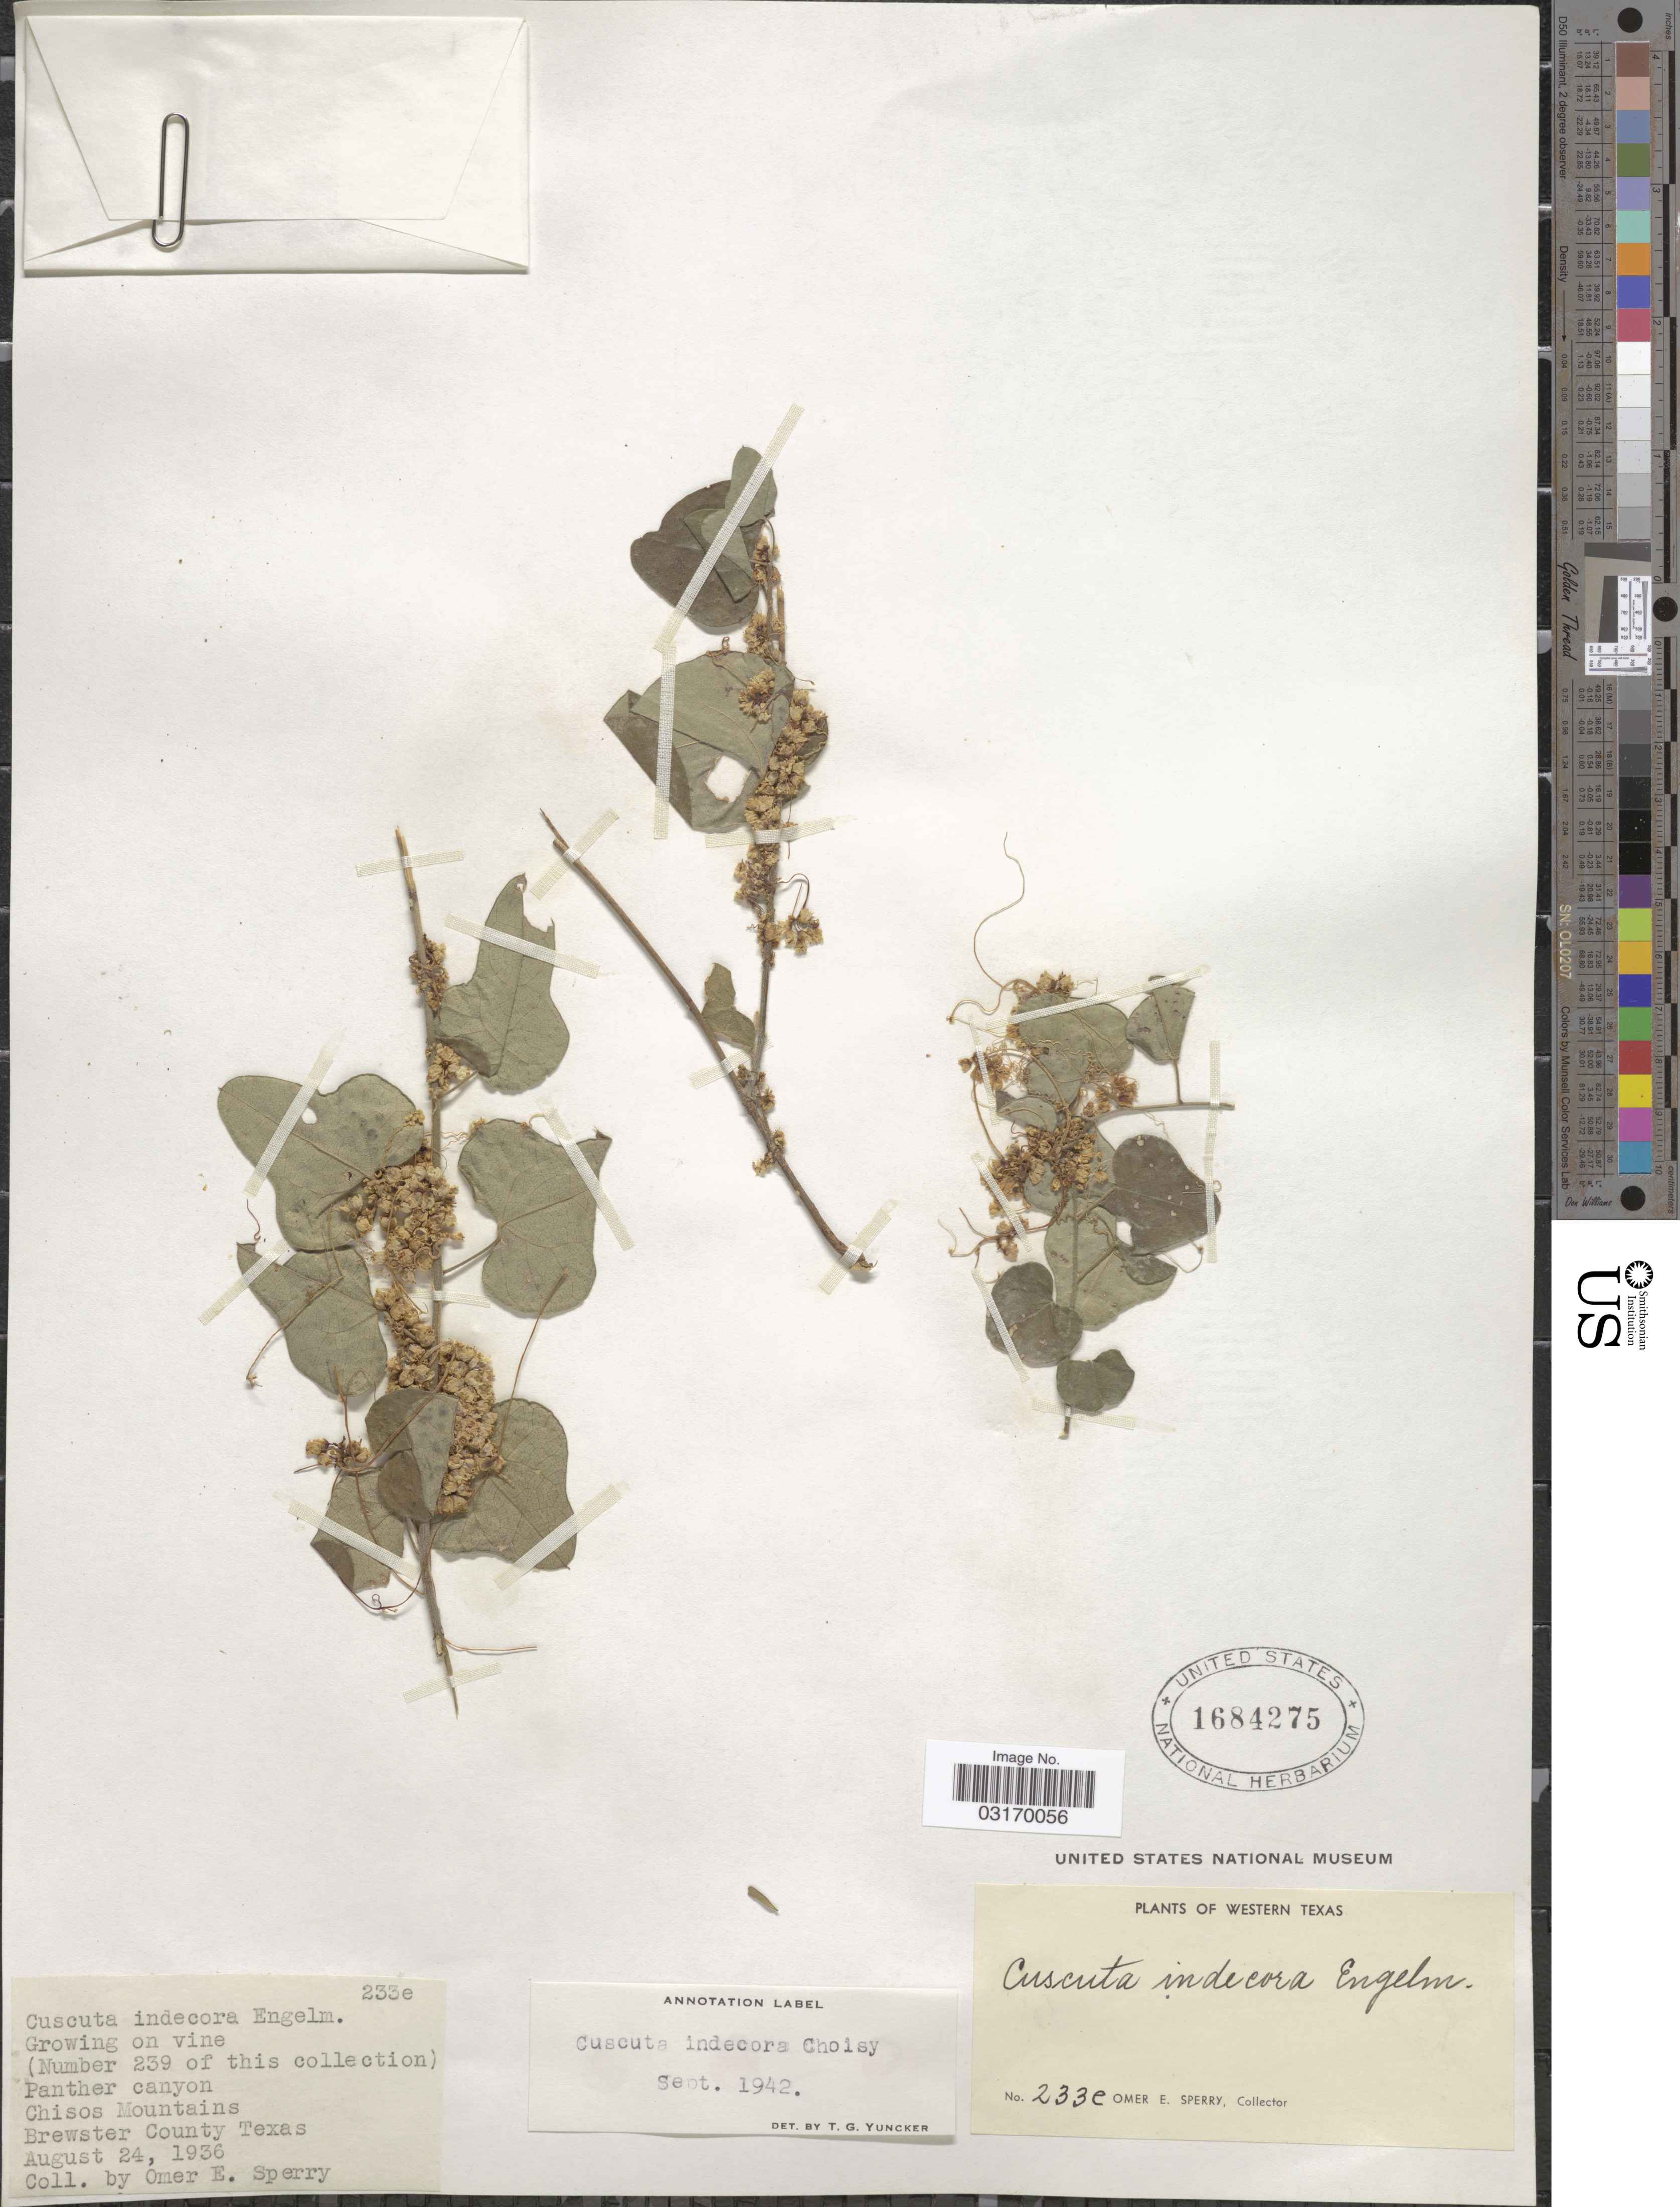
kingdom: Plantae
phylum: Tracheophyta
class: Magnoliopsida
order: Solanales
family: Convolvulaceae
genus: Cuscuta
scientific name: Cuscuta indecora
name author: Choisy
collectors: O. E. Sperry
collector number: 233e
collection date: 1936-08-24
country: United States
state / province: Texas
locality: Western Texas. Panther canyon. Chisos Mountains. Brewster County.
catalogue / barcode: US 1684275